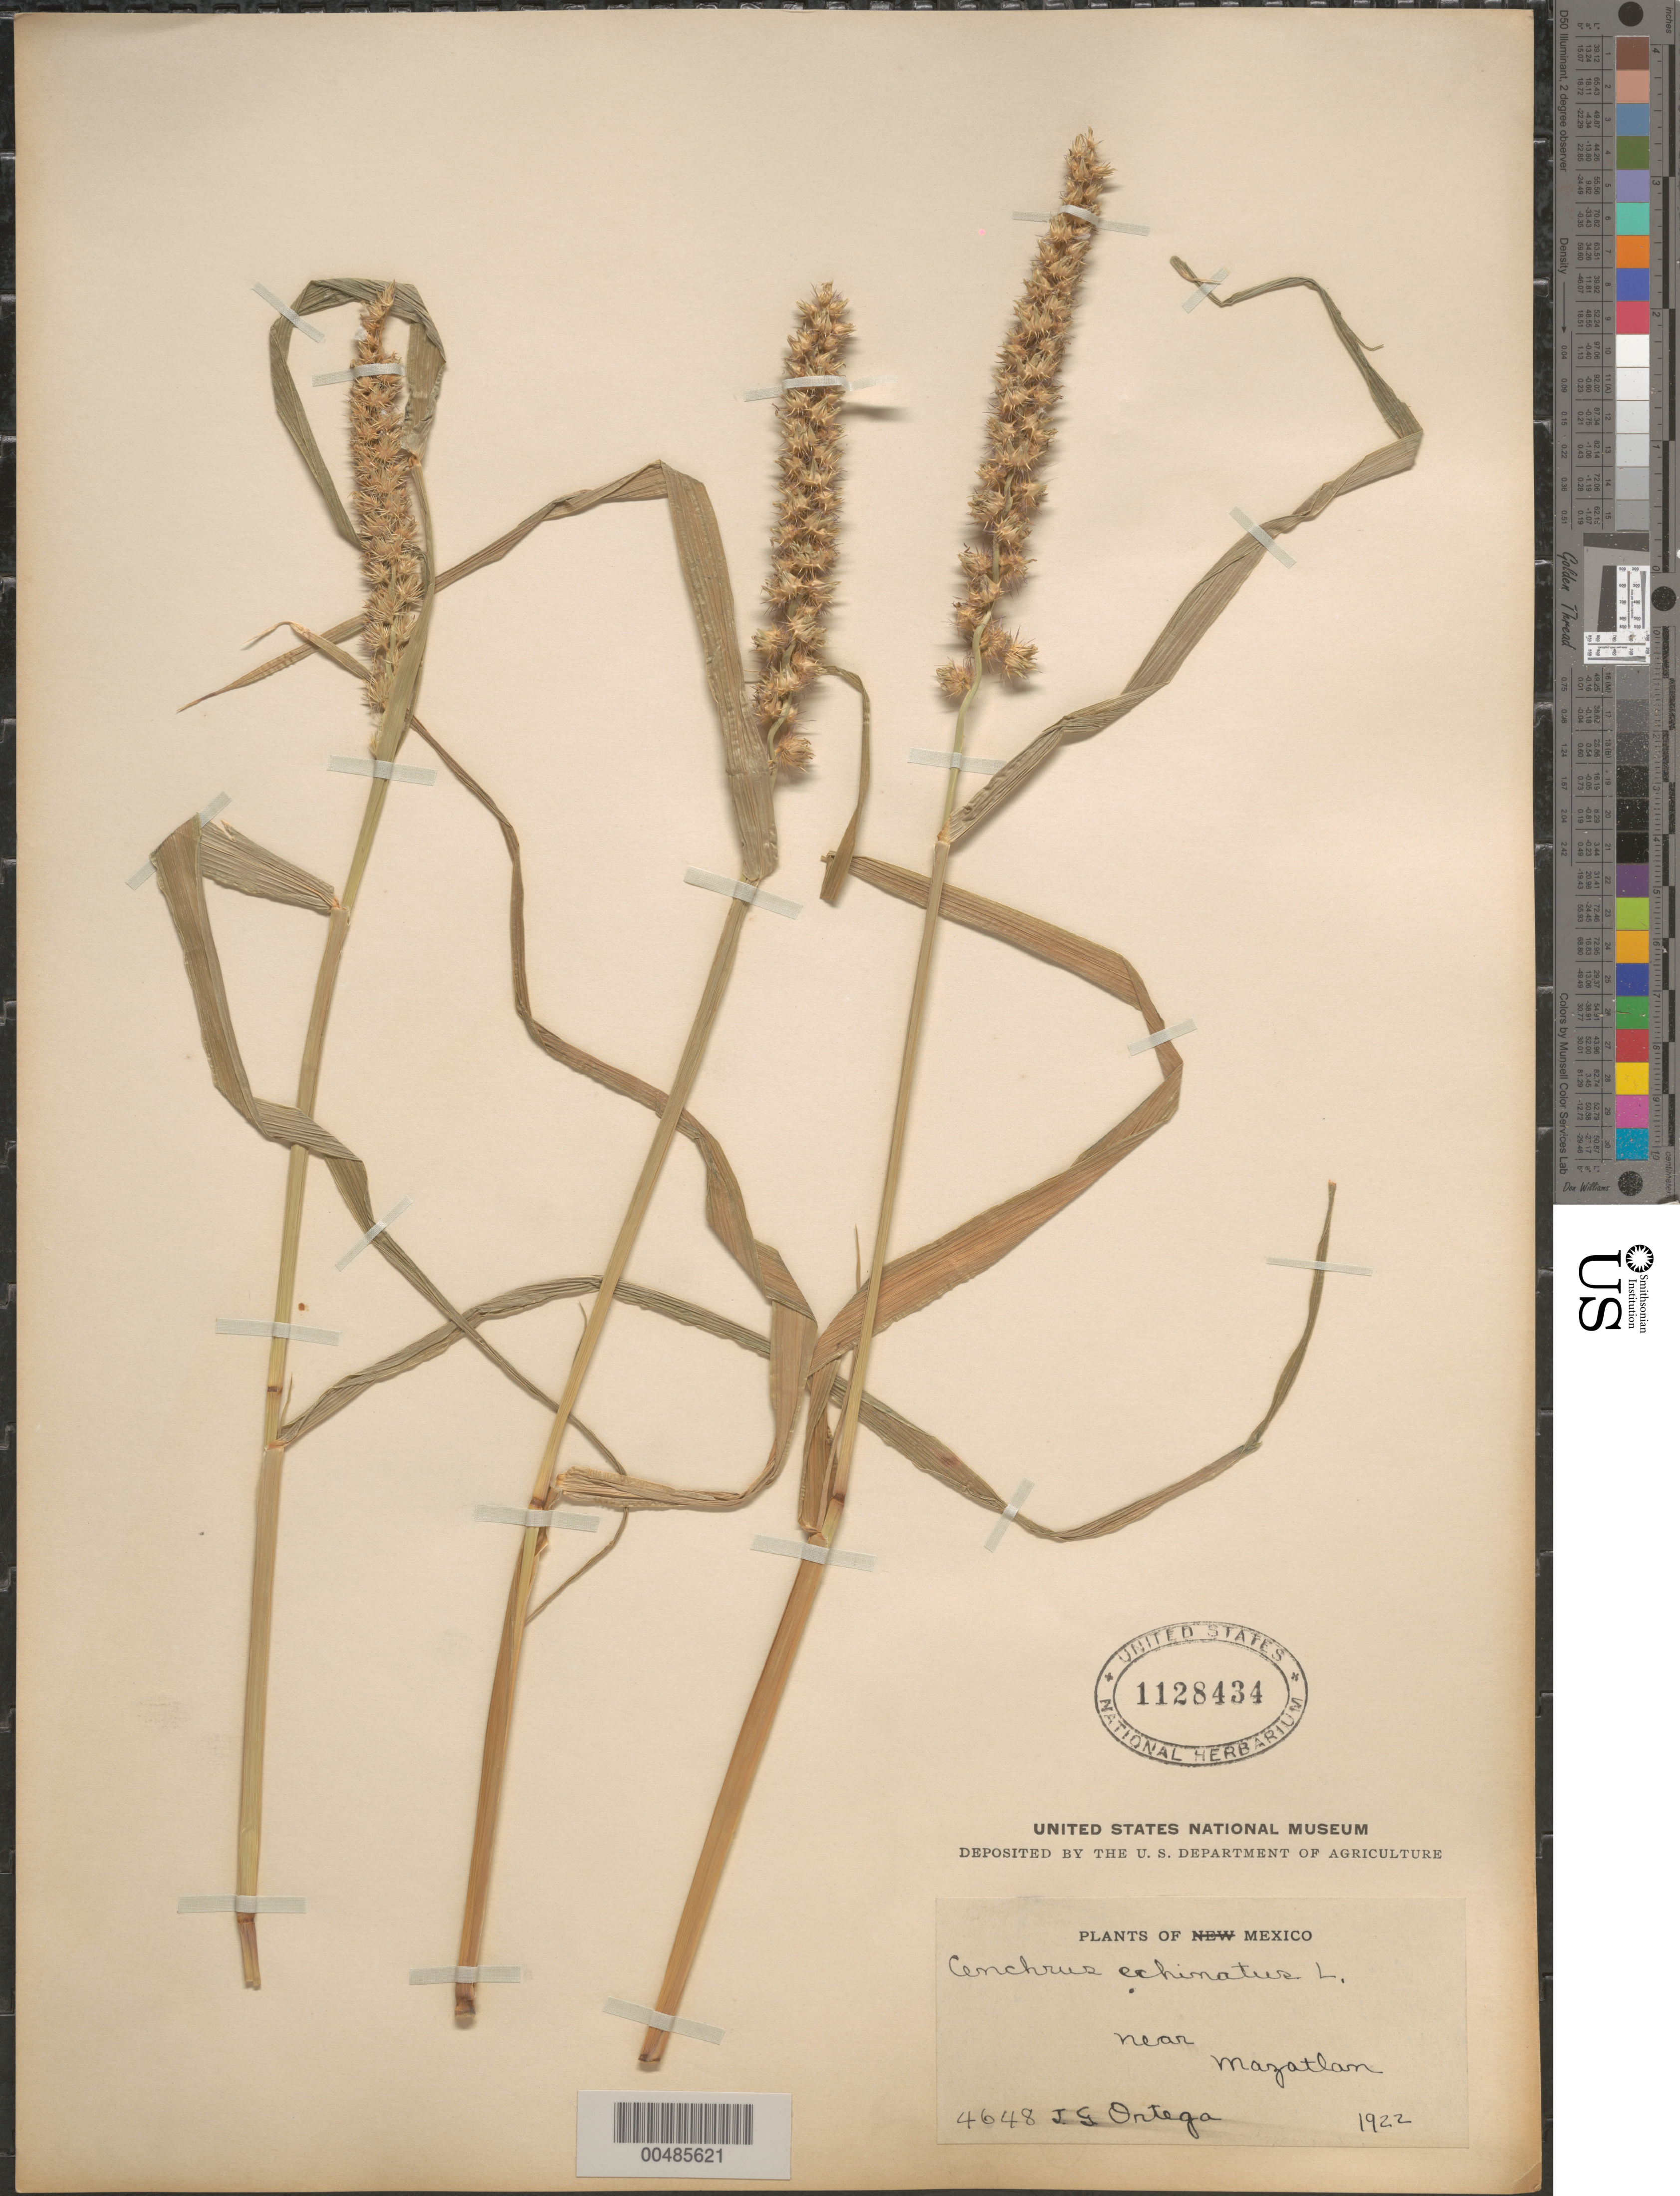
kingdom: Plantae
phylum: Tracheophyta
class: Liliopsida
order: Poales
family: Poaceae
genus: Cenchrus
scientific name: Cenchrus echinatus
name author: L.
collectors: I. G. Ortega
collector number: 4648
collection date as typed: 1922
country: Mexico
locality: Near Mazatlan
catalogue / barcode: US 1128434